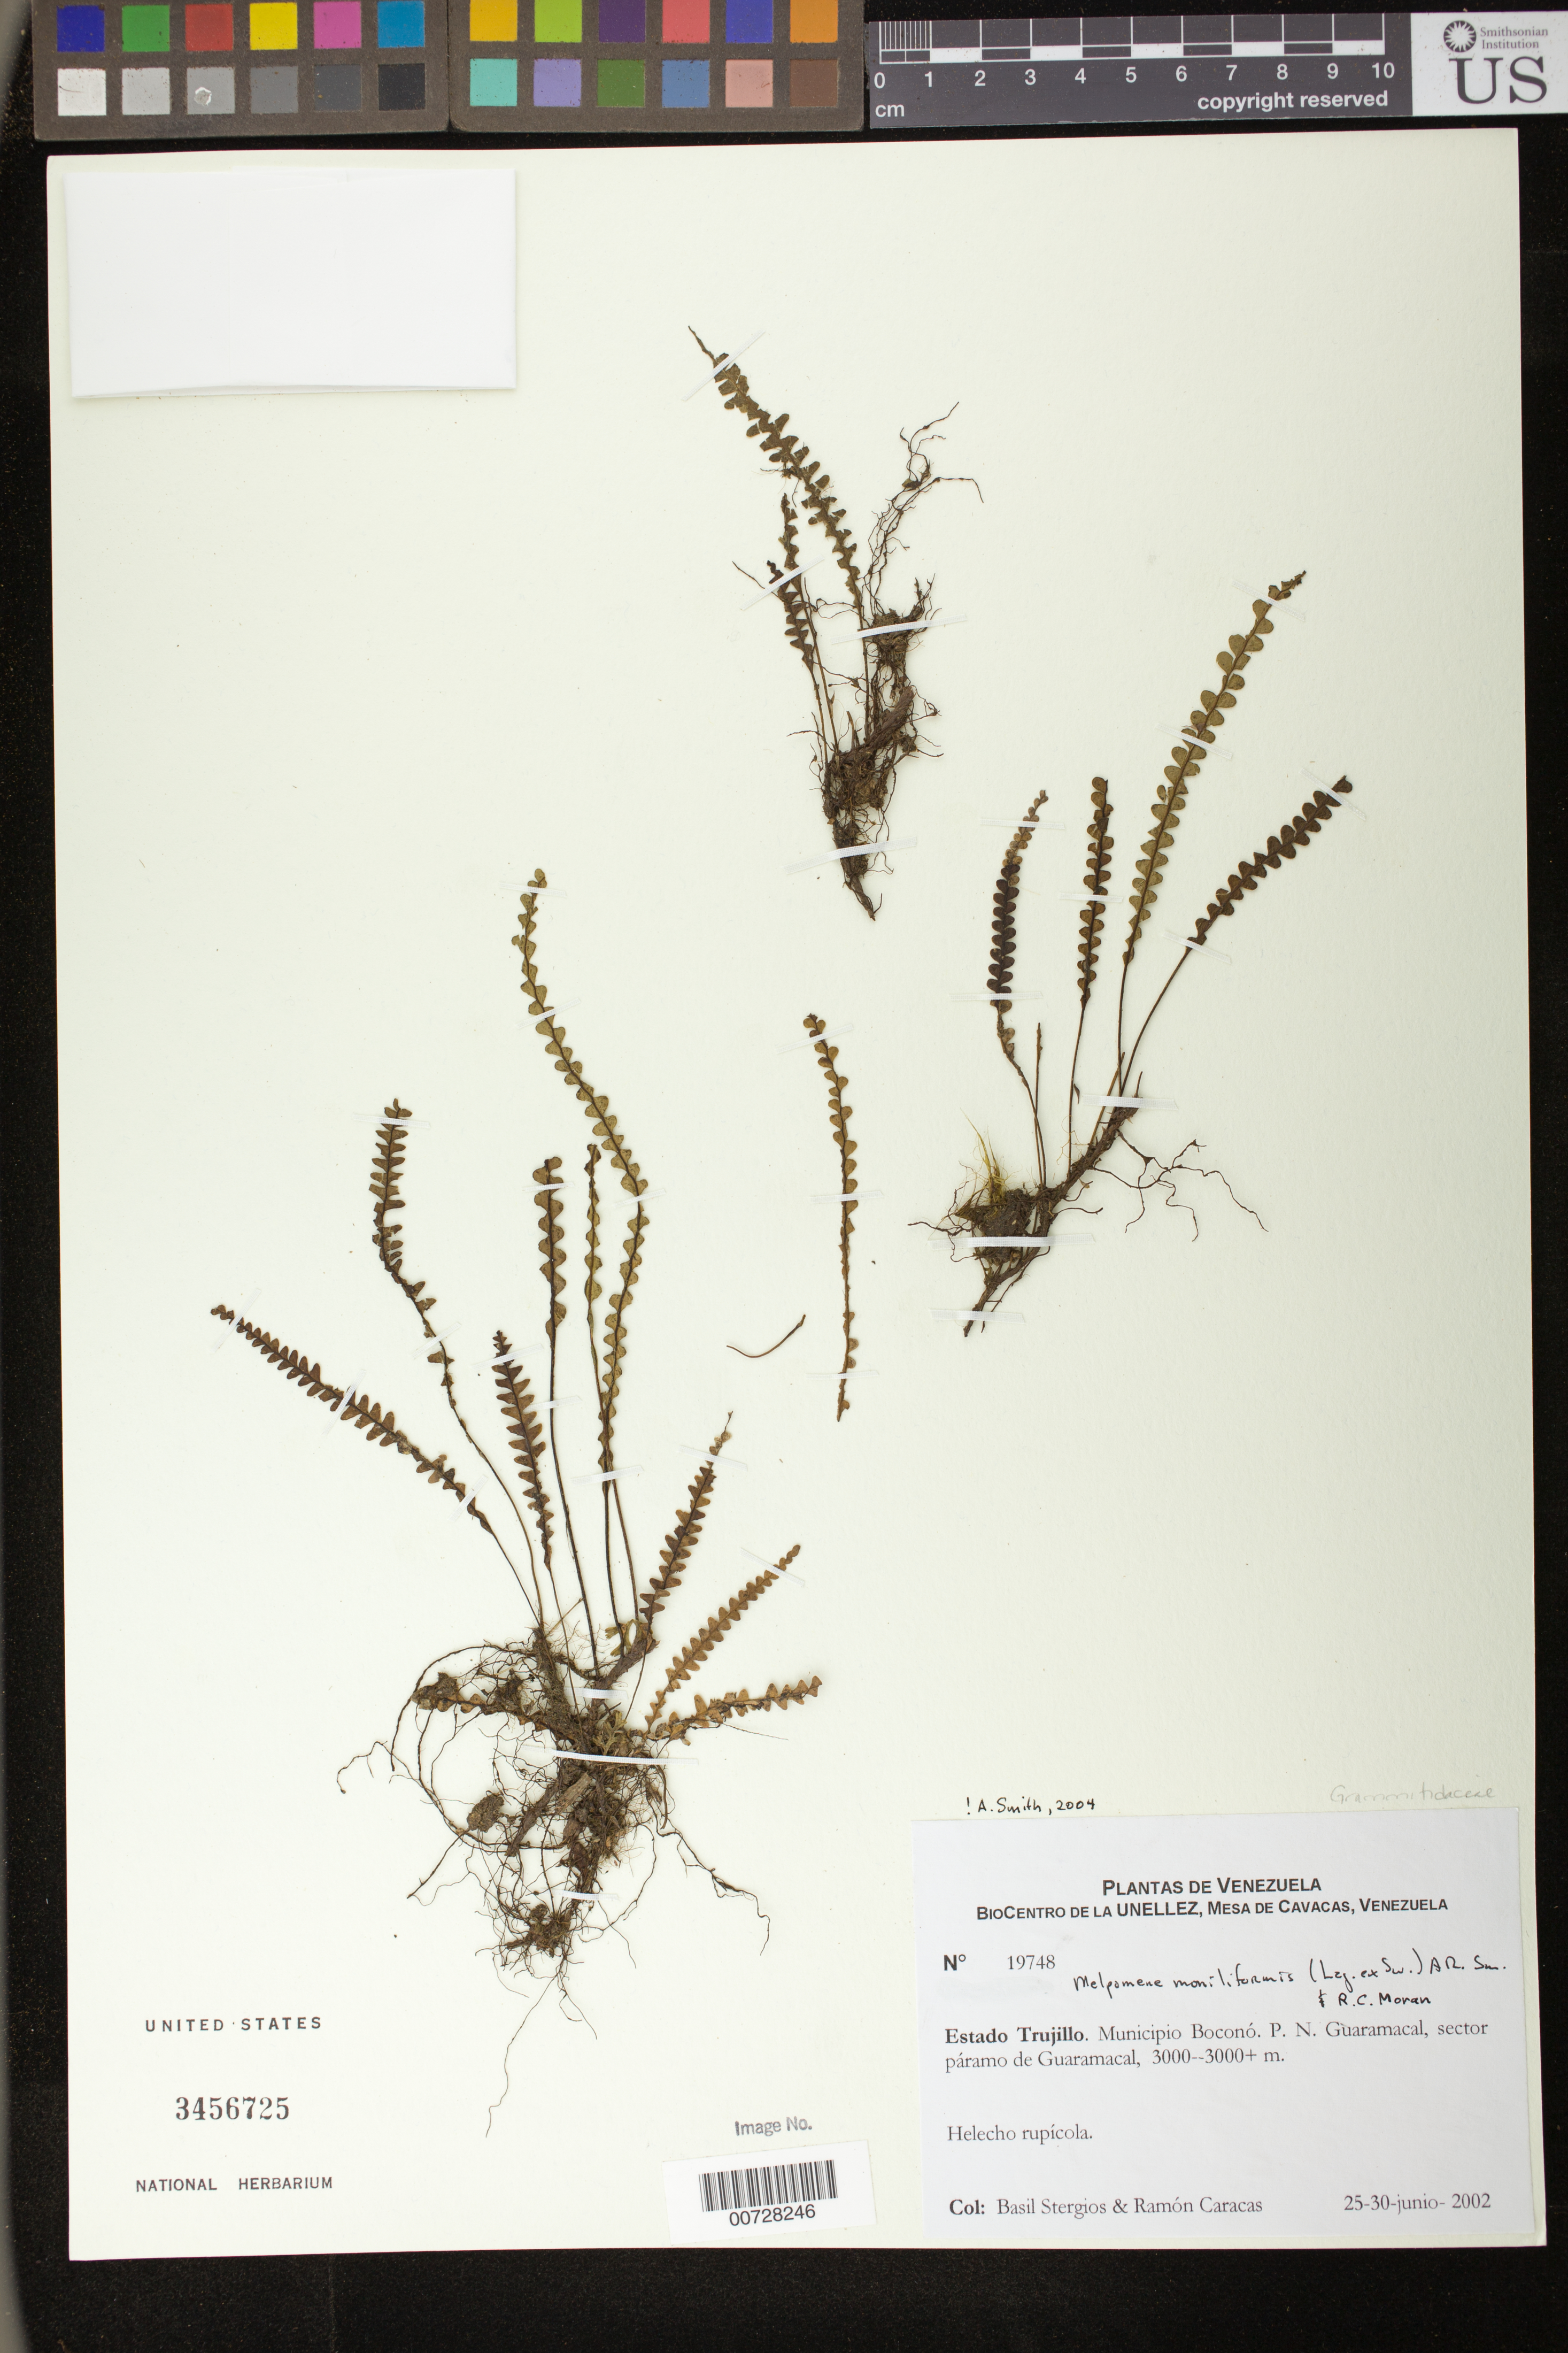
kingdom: Plantae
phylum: Tracheophyta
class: Polypodiopsida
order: Polypodiales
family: Polypodiaceae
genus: Melpomene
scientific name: Melpomene moniliformis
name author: (Lag. ex Sw.) A.R. Sm. & R.C. Moran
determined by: Dorr, L. J., (BOT), Smithsonian Institution - National Museum of Natural History (UNITED STATES)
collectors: B. G. Stergios & R. Caracas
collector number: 19748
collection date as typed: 25 Jun 2002 to 30 Jun 2002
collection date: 2002-06-25/2002-06-30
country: Venezuela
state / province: Trujillo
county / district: Boconó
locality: Parque Nacional Guaramacal, páramo de Guaramacal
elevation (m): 3000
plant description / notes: PORT, US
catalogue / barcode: US 3456725